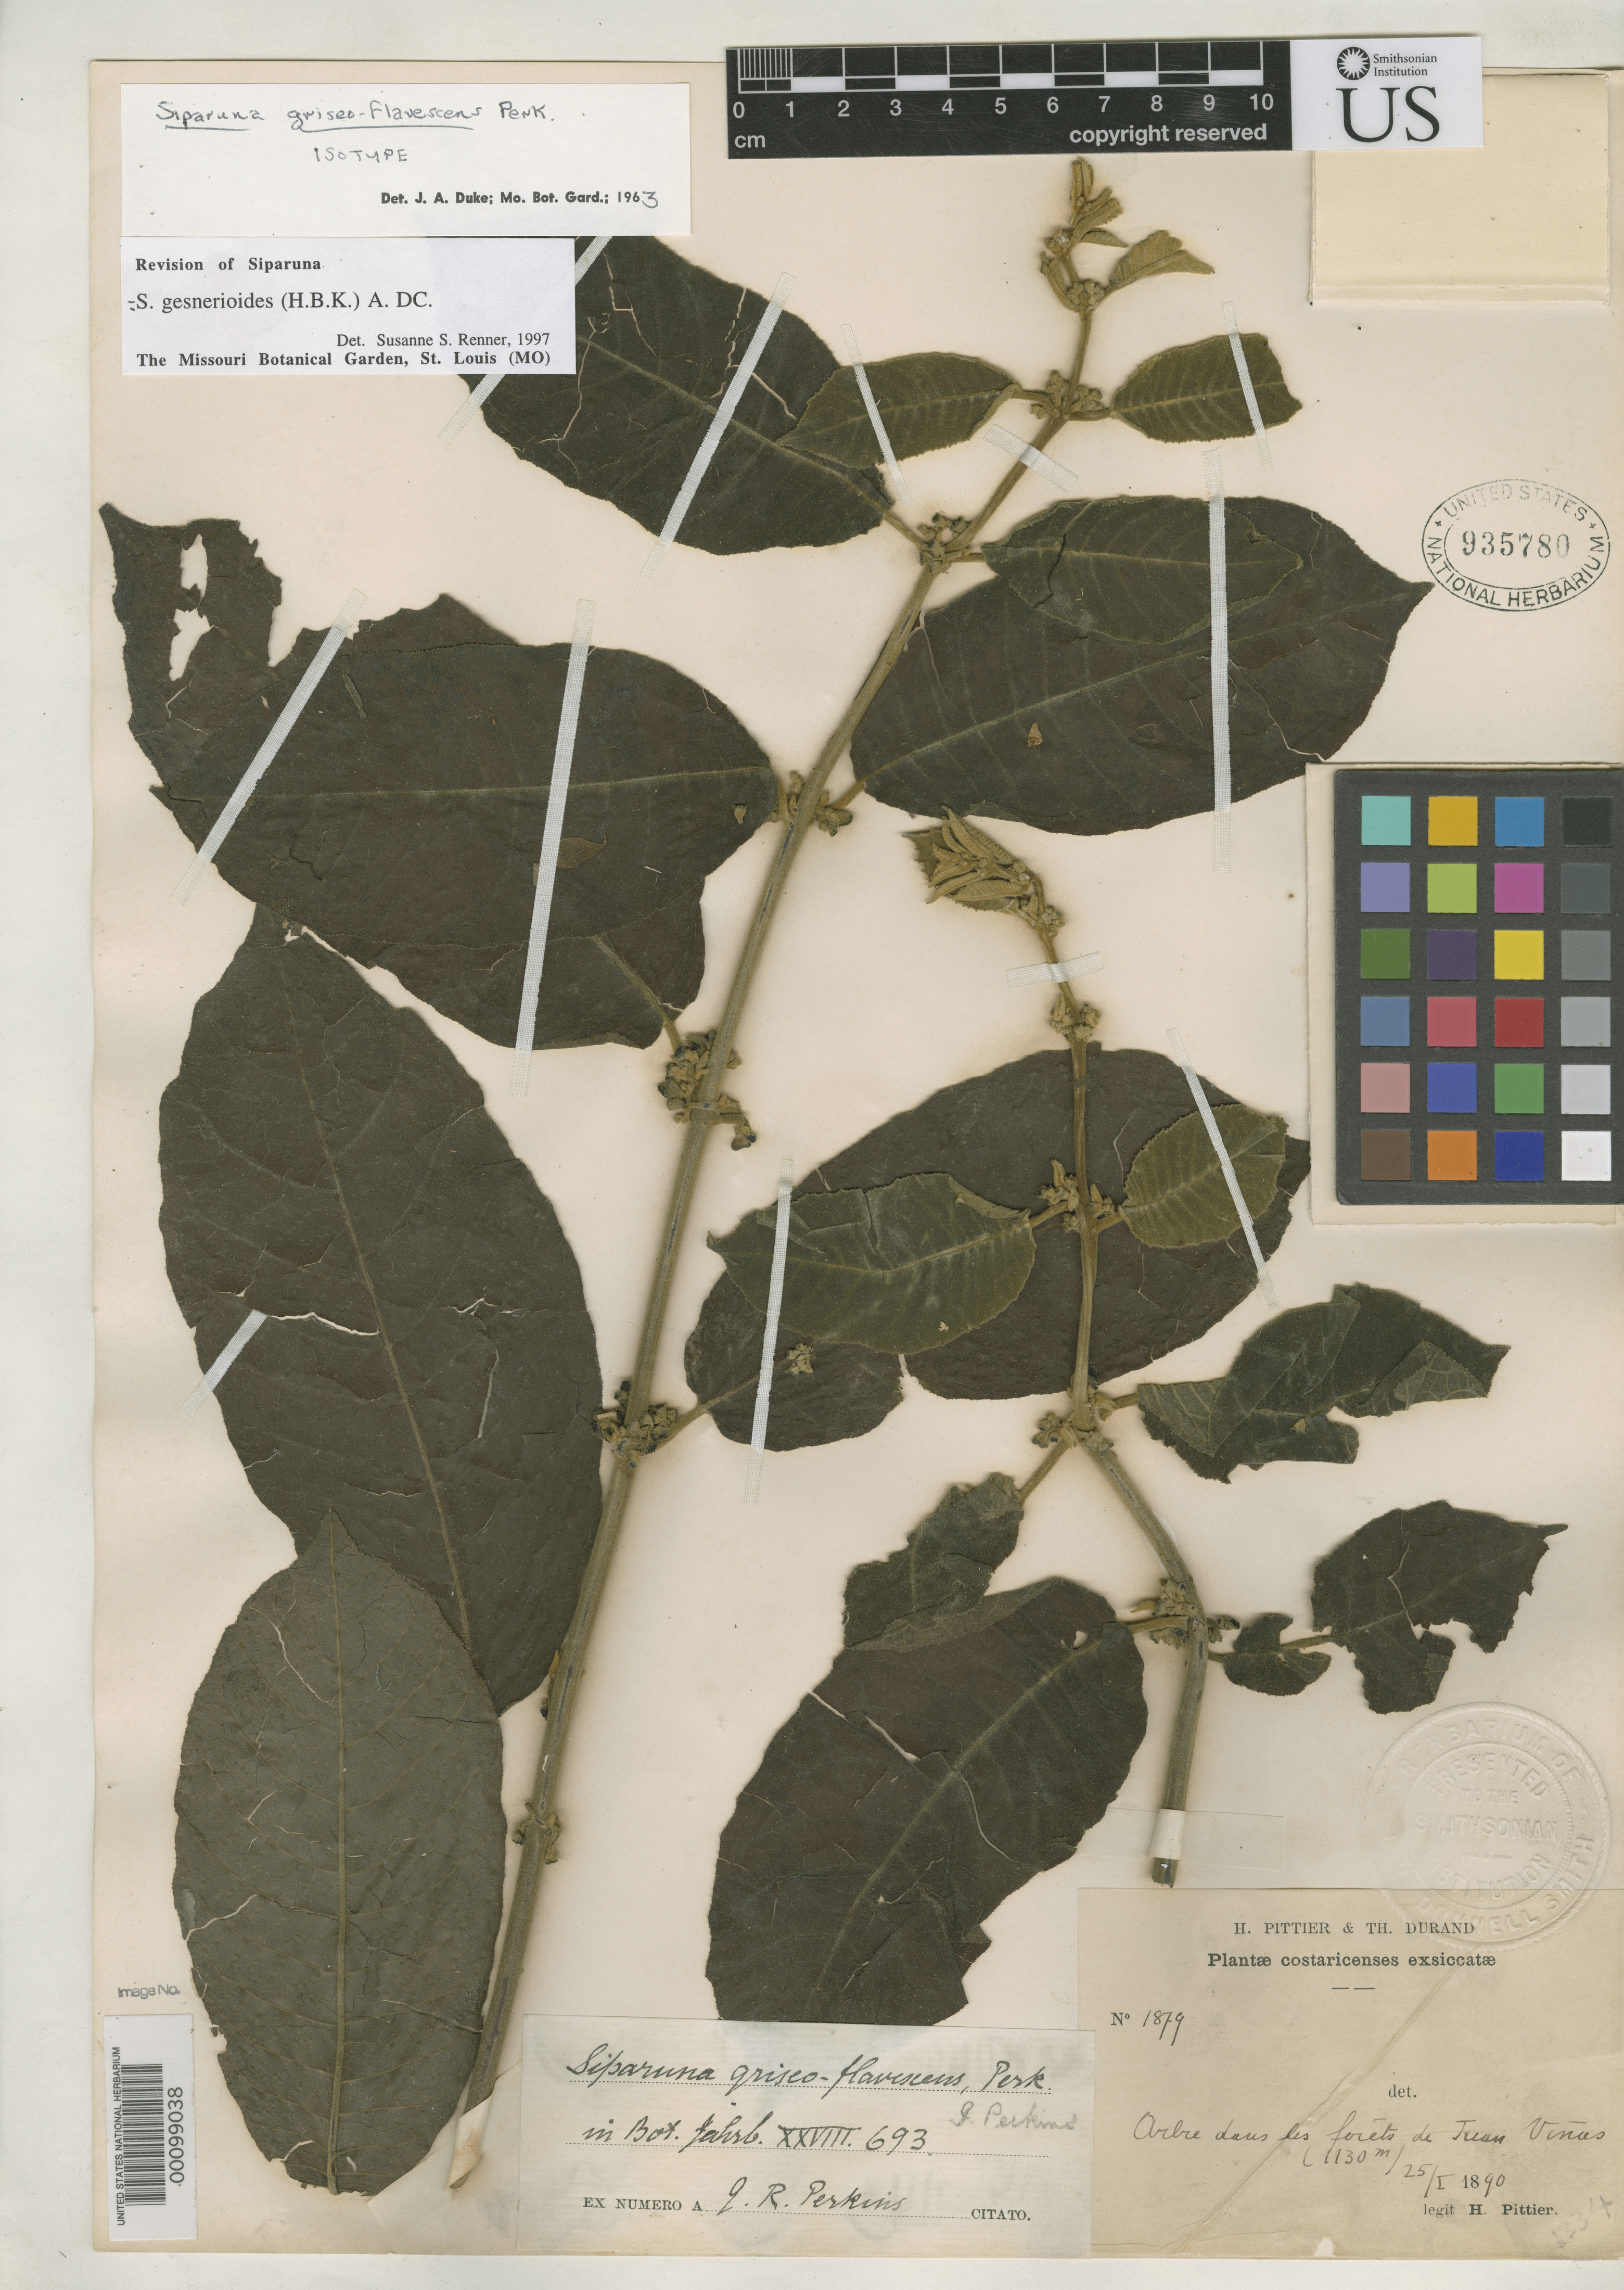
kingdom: Plantae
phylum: Tracheophyta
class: Magnoliopsida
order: Laurales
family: Siparunaceae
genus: Siparuna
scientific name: Siparuna griseo-flavescens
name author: Perkins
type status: Isotype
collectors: H. F. Pittier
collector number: Pittier & Durand 1879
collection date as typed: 25 Jan 1890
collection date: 1890-01-25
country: Costa Rica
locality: Juan Vinas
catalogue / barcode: US 935780